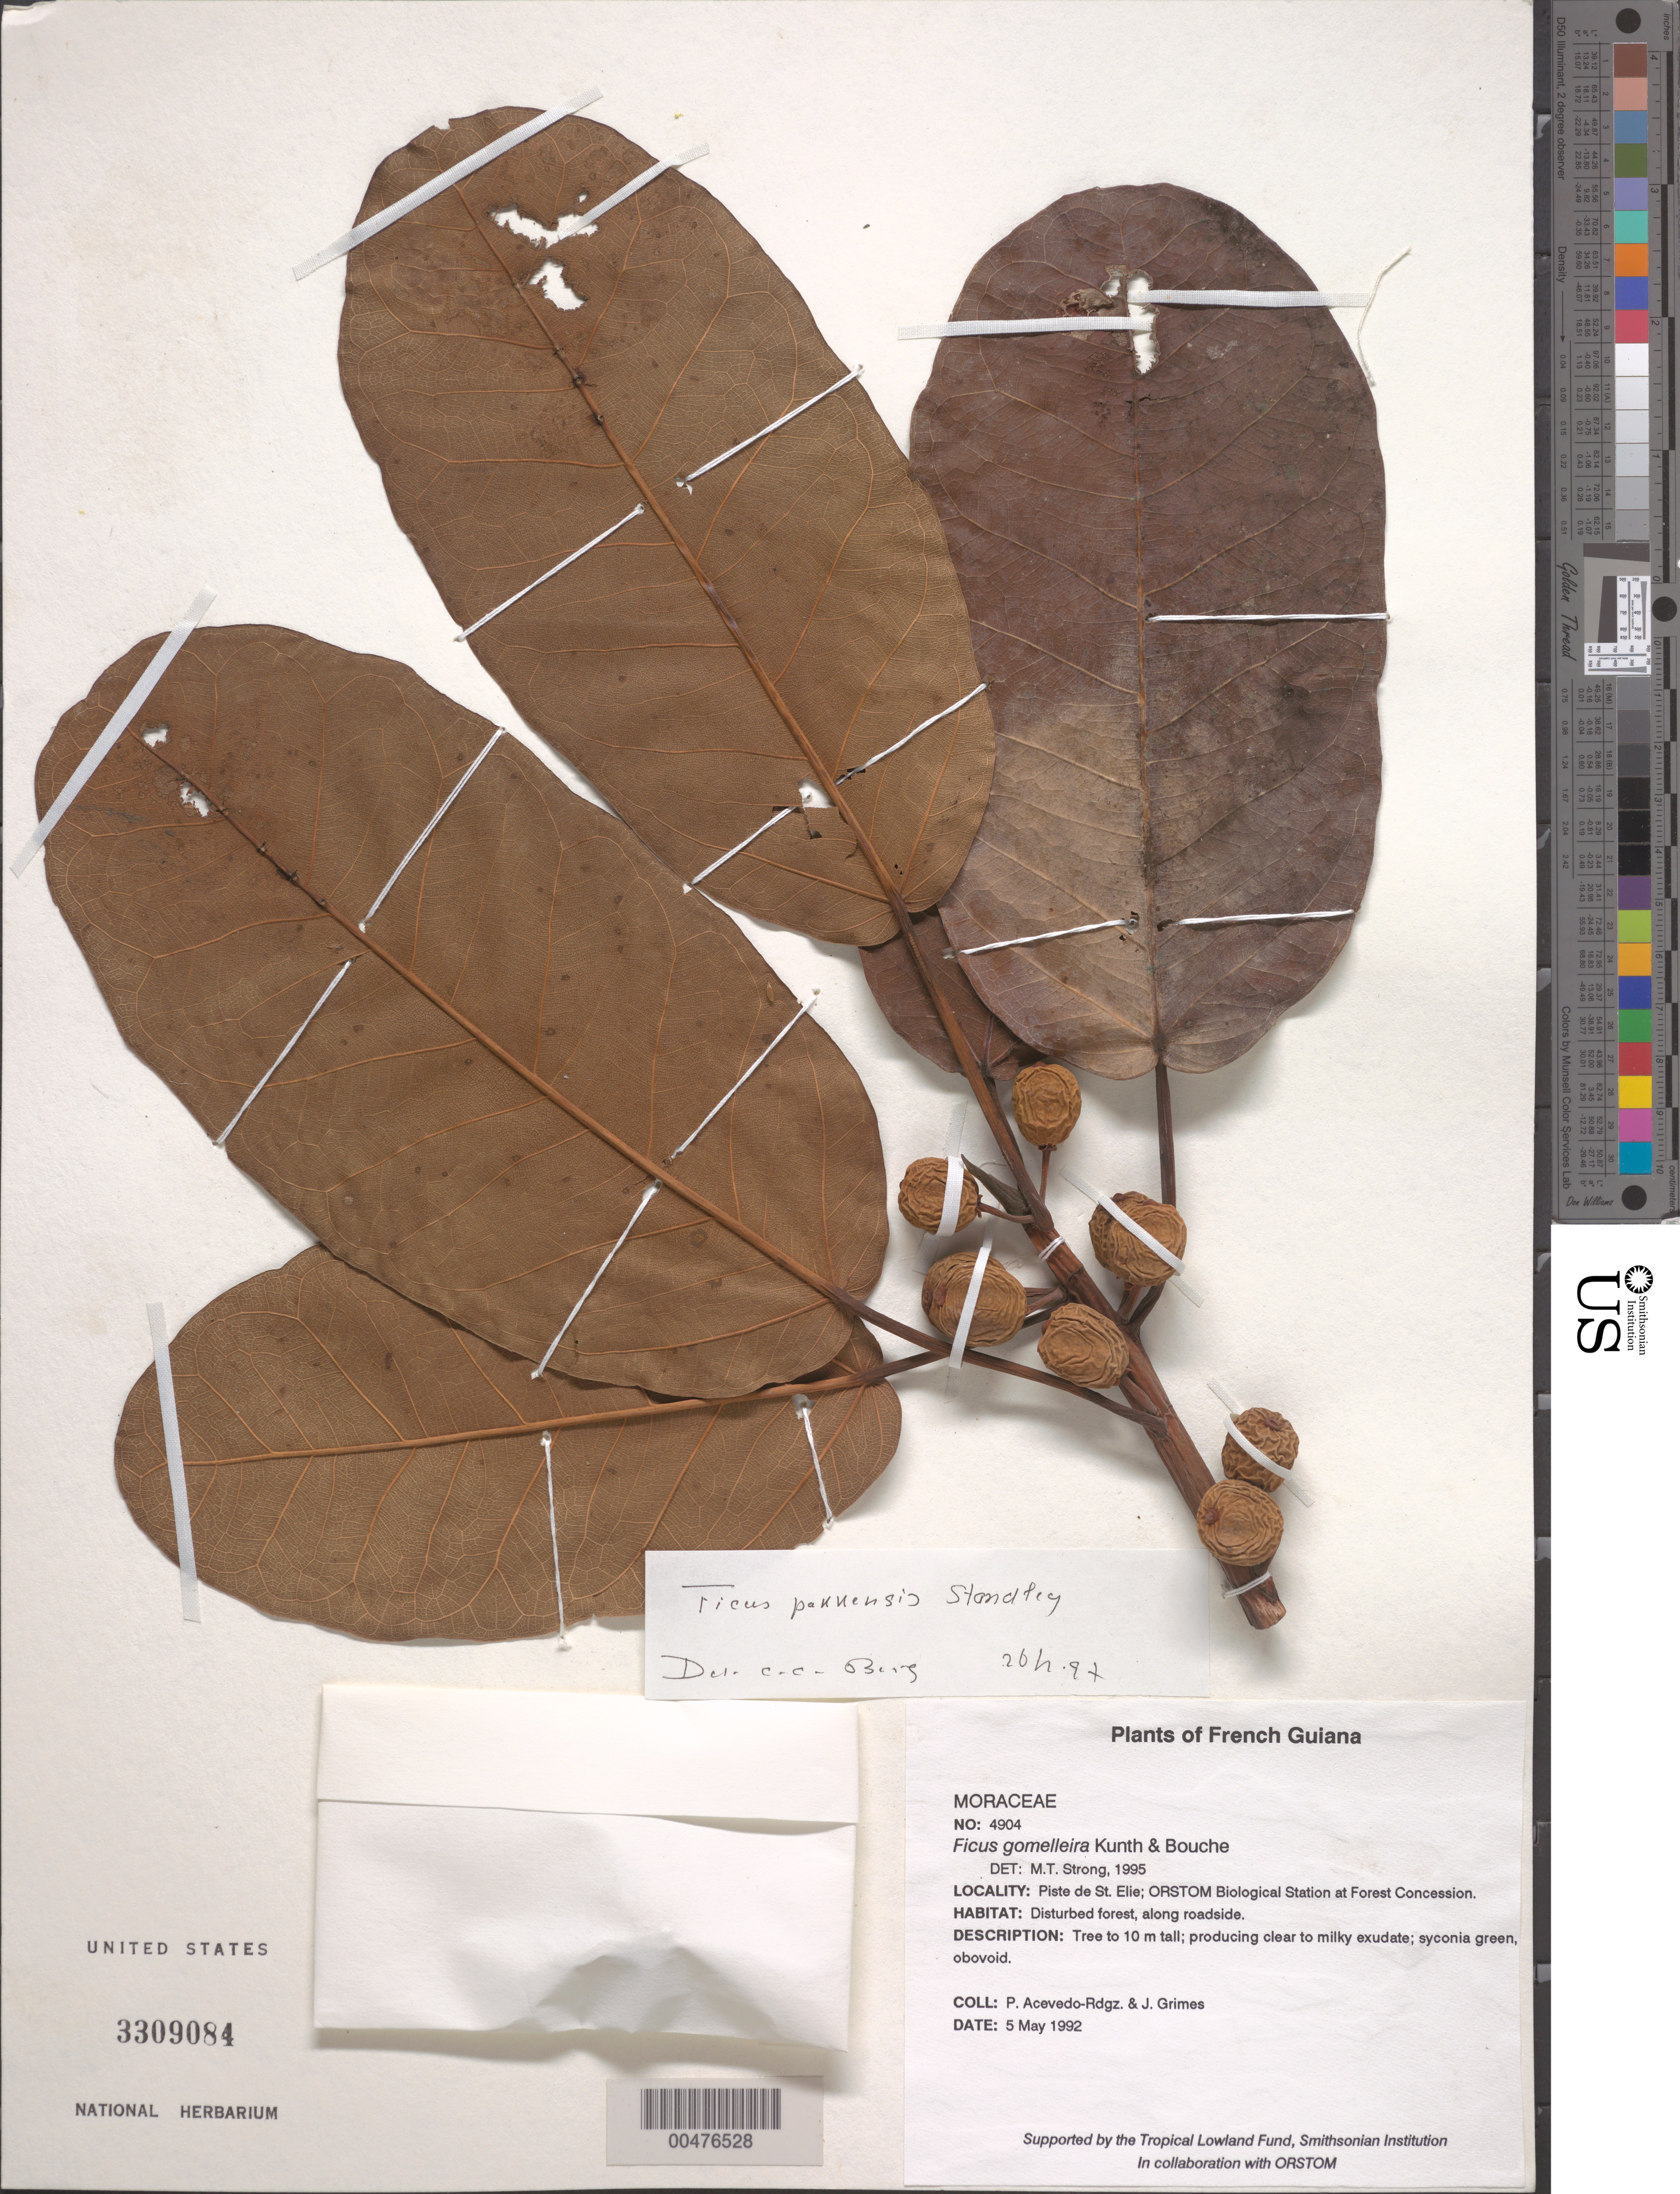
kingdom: Plantae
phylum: Tracheophyta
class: Magnoliopsida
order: Rosales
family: Moraceae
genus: Ficus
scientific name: Ficus panamensis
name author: Standl.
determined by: Berg, C. C.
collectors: P. Acevedo-Rodr. & J. Grimes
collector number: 4904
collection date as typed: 05 May 1992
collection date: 1992-05-05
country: French Guiana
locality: Piste de St. Elie; ORSTOM Biological Station at Forest Concession.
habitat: Disturbed forest, along roadside.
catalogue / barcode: US 3309084